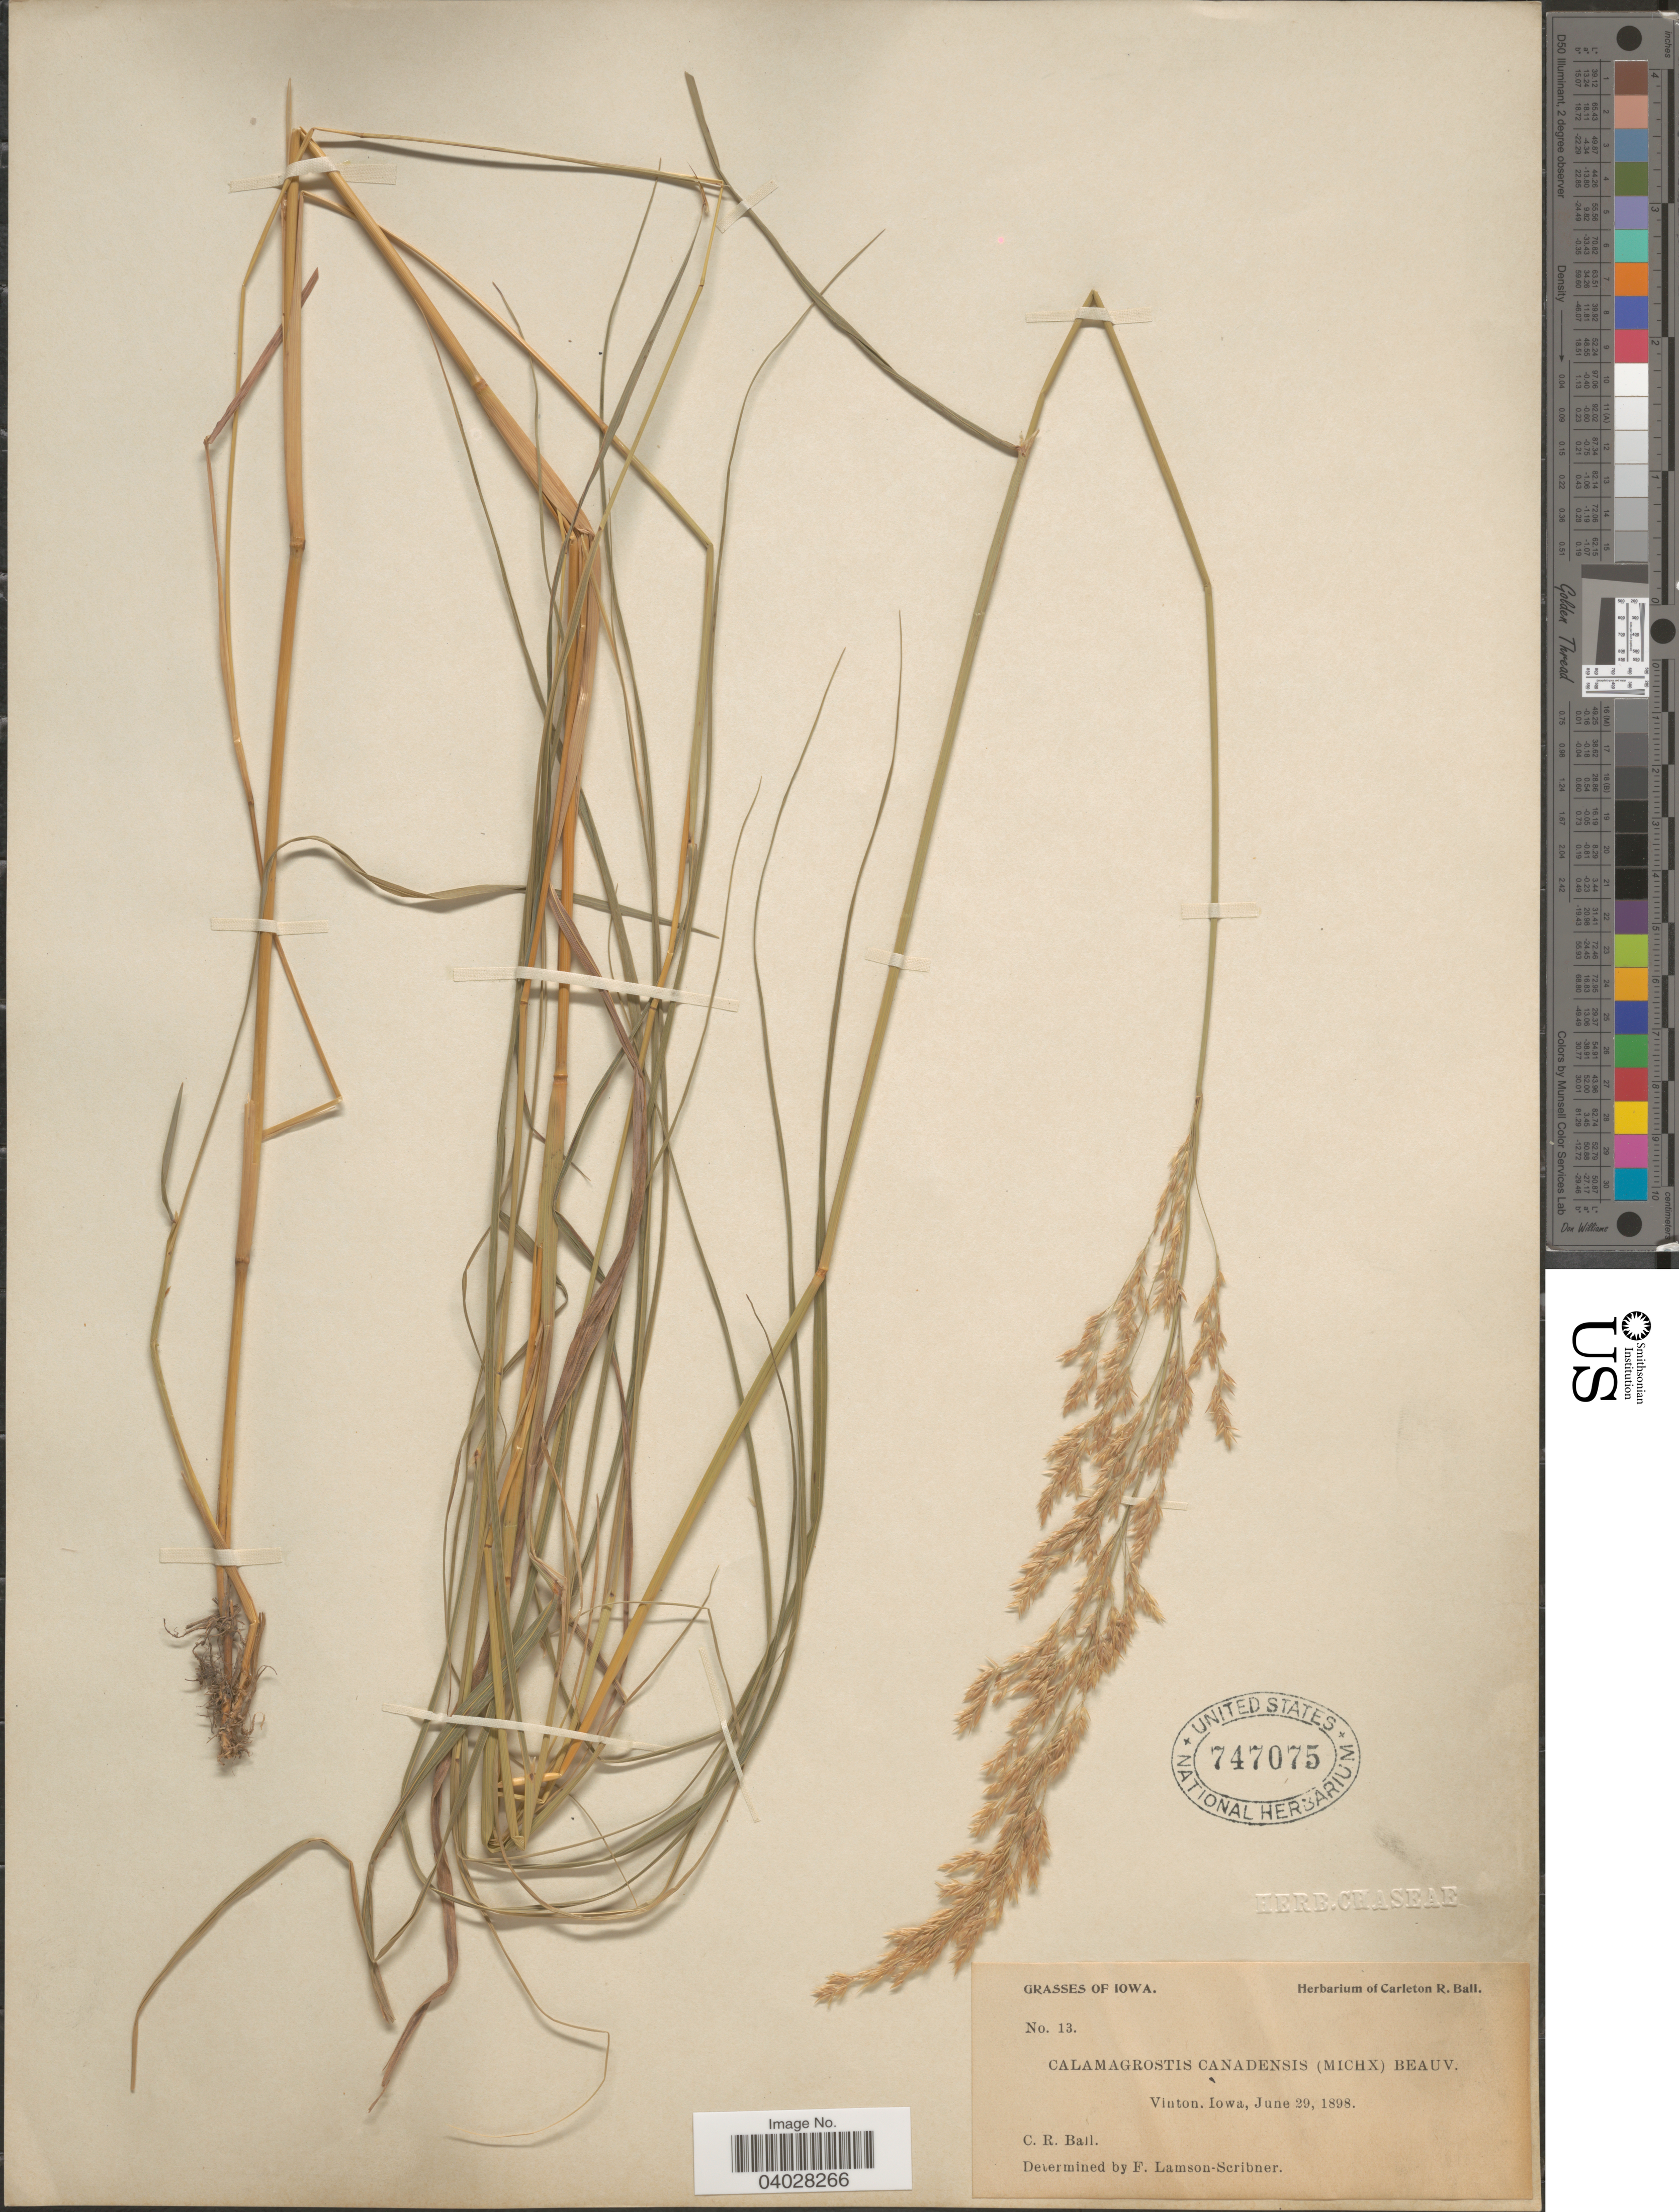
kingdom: Plantae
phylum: Tracheophyta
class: Liliopsida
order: Poales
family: Poaceae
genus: Calamagrostis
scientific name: Calamagrostis canadensis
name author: (Michx.) P. Beauv.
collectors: C. R. Ball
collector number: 13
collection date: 1898-06-29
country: United States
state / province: Iowa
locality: Vinton.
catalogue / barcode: US 747075